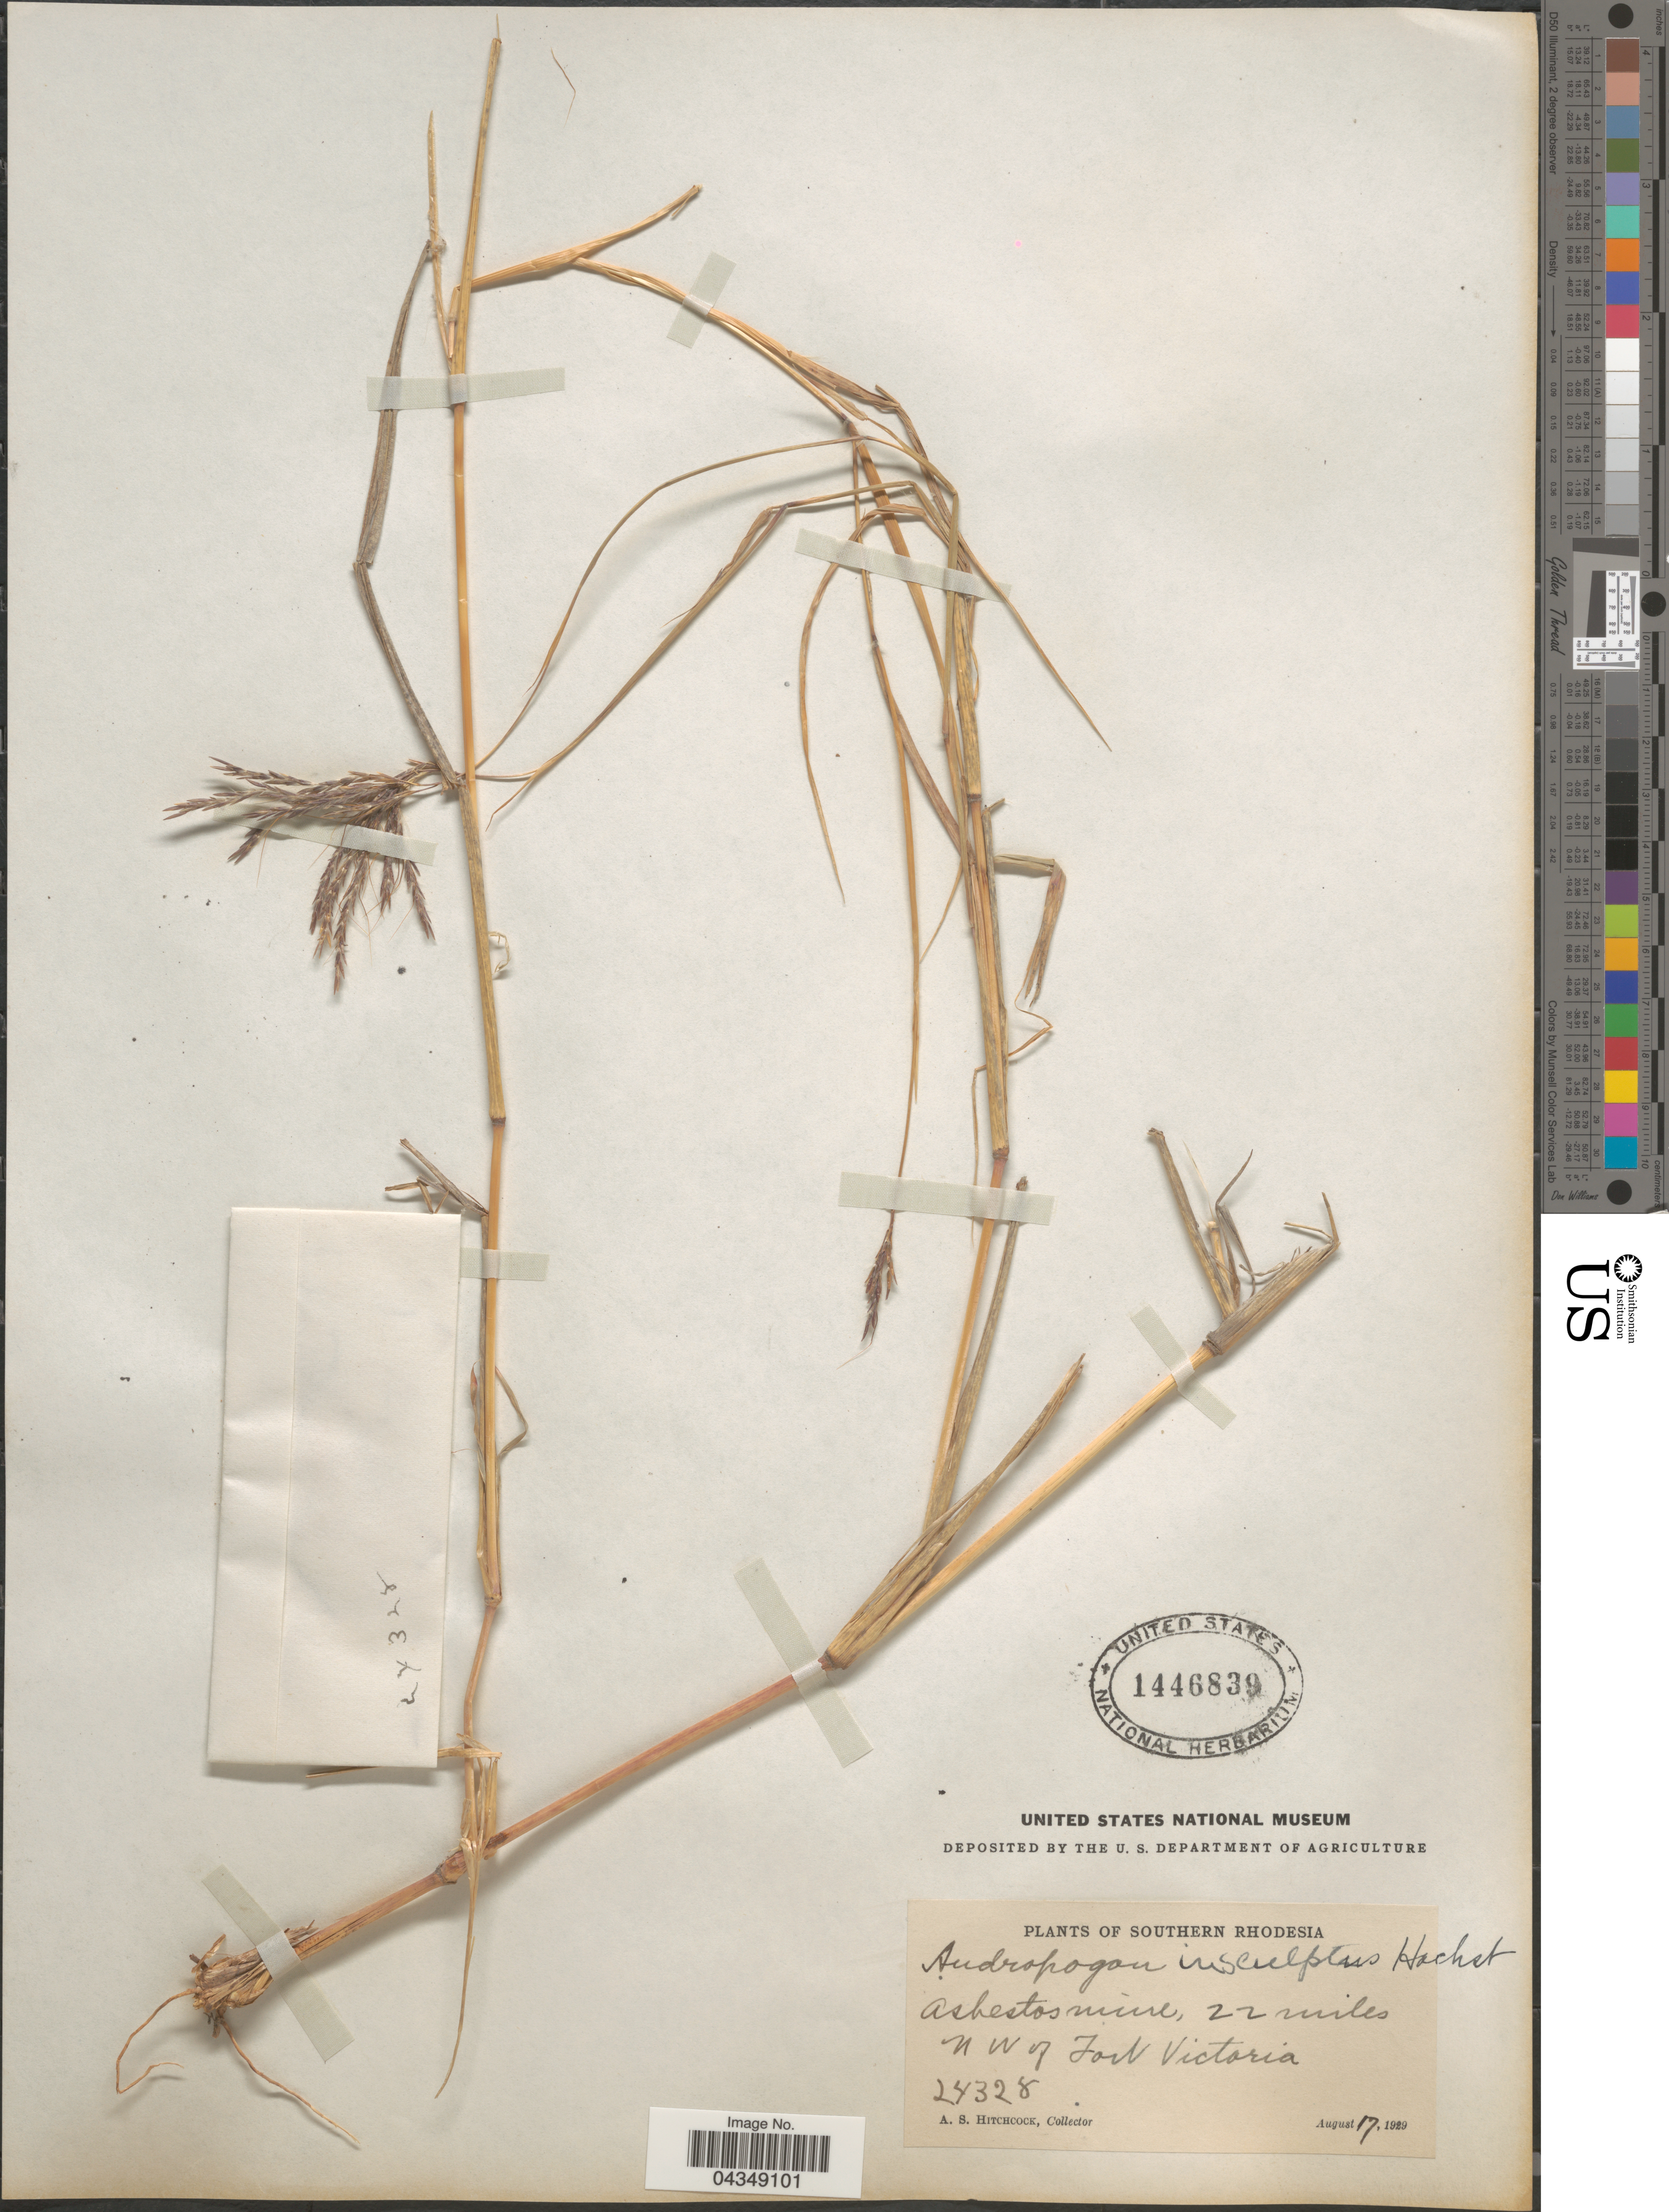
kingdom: Plantae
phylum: Tracheophyta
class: Liliopsida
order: Poales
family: Poaceae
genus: Bothriochloa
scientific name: Bothriochloa insculpta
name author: (Hochst. ex A. Rich.) A. Camus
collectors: A. S. Hitchcock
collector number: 24328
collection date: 1929-08-17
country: Zimbabwe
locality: Southern Rhodesia. Ashetos mine, 22 miles N W of Fort Victoria.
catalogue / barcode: US 1446839